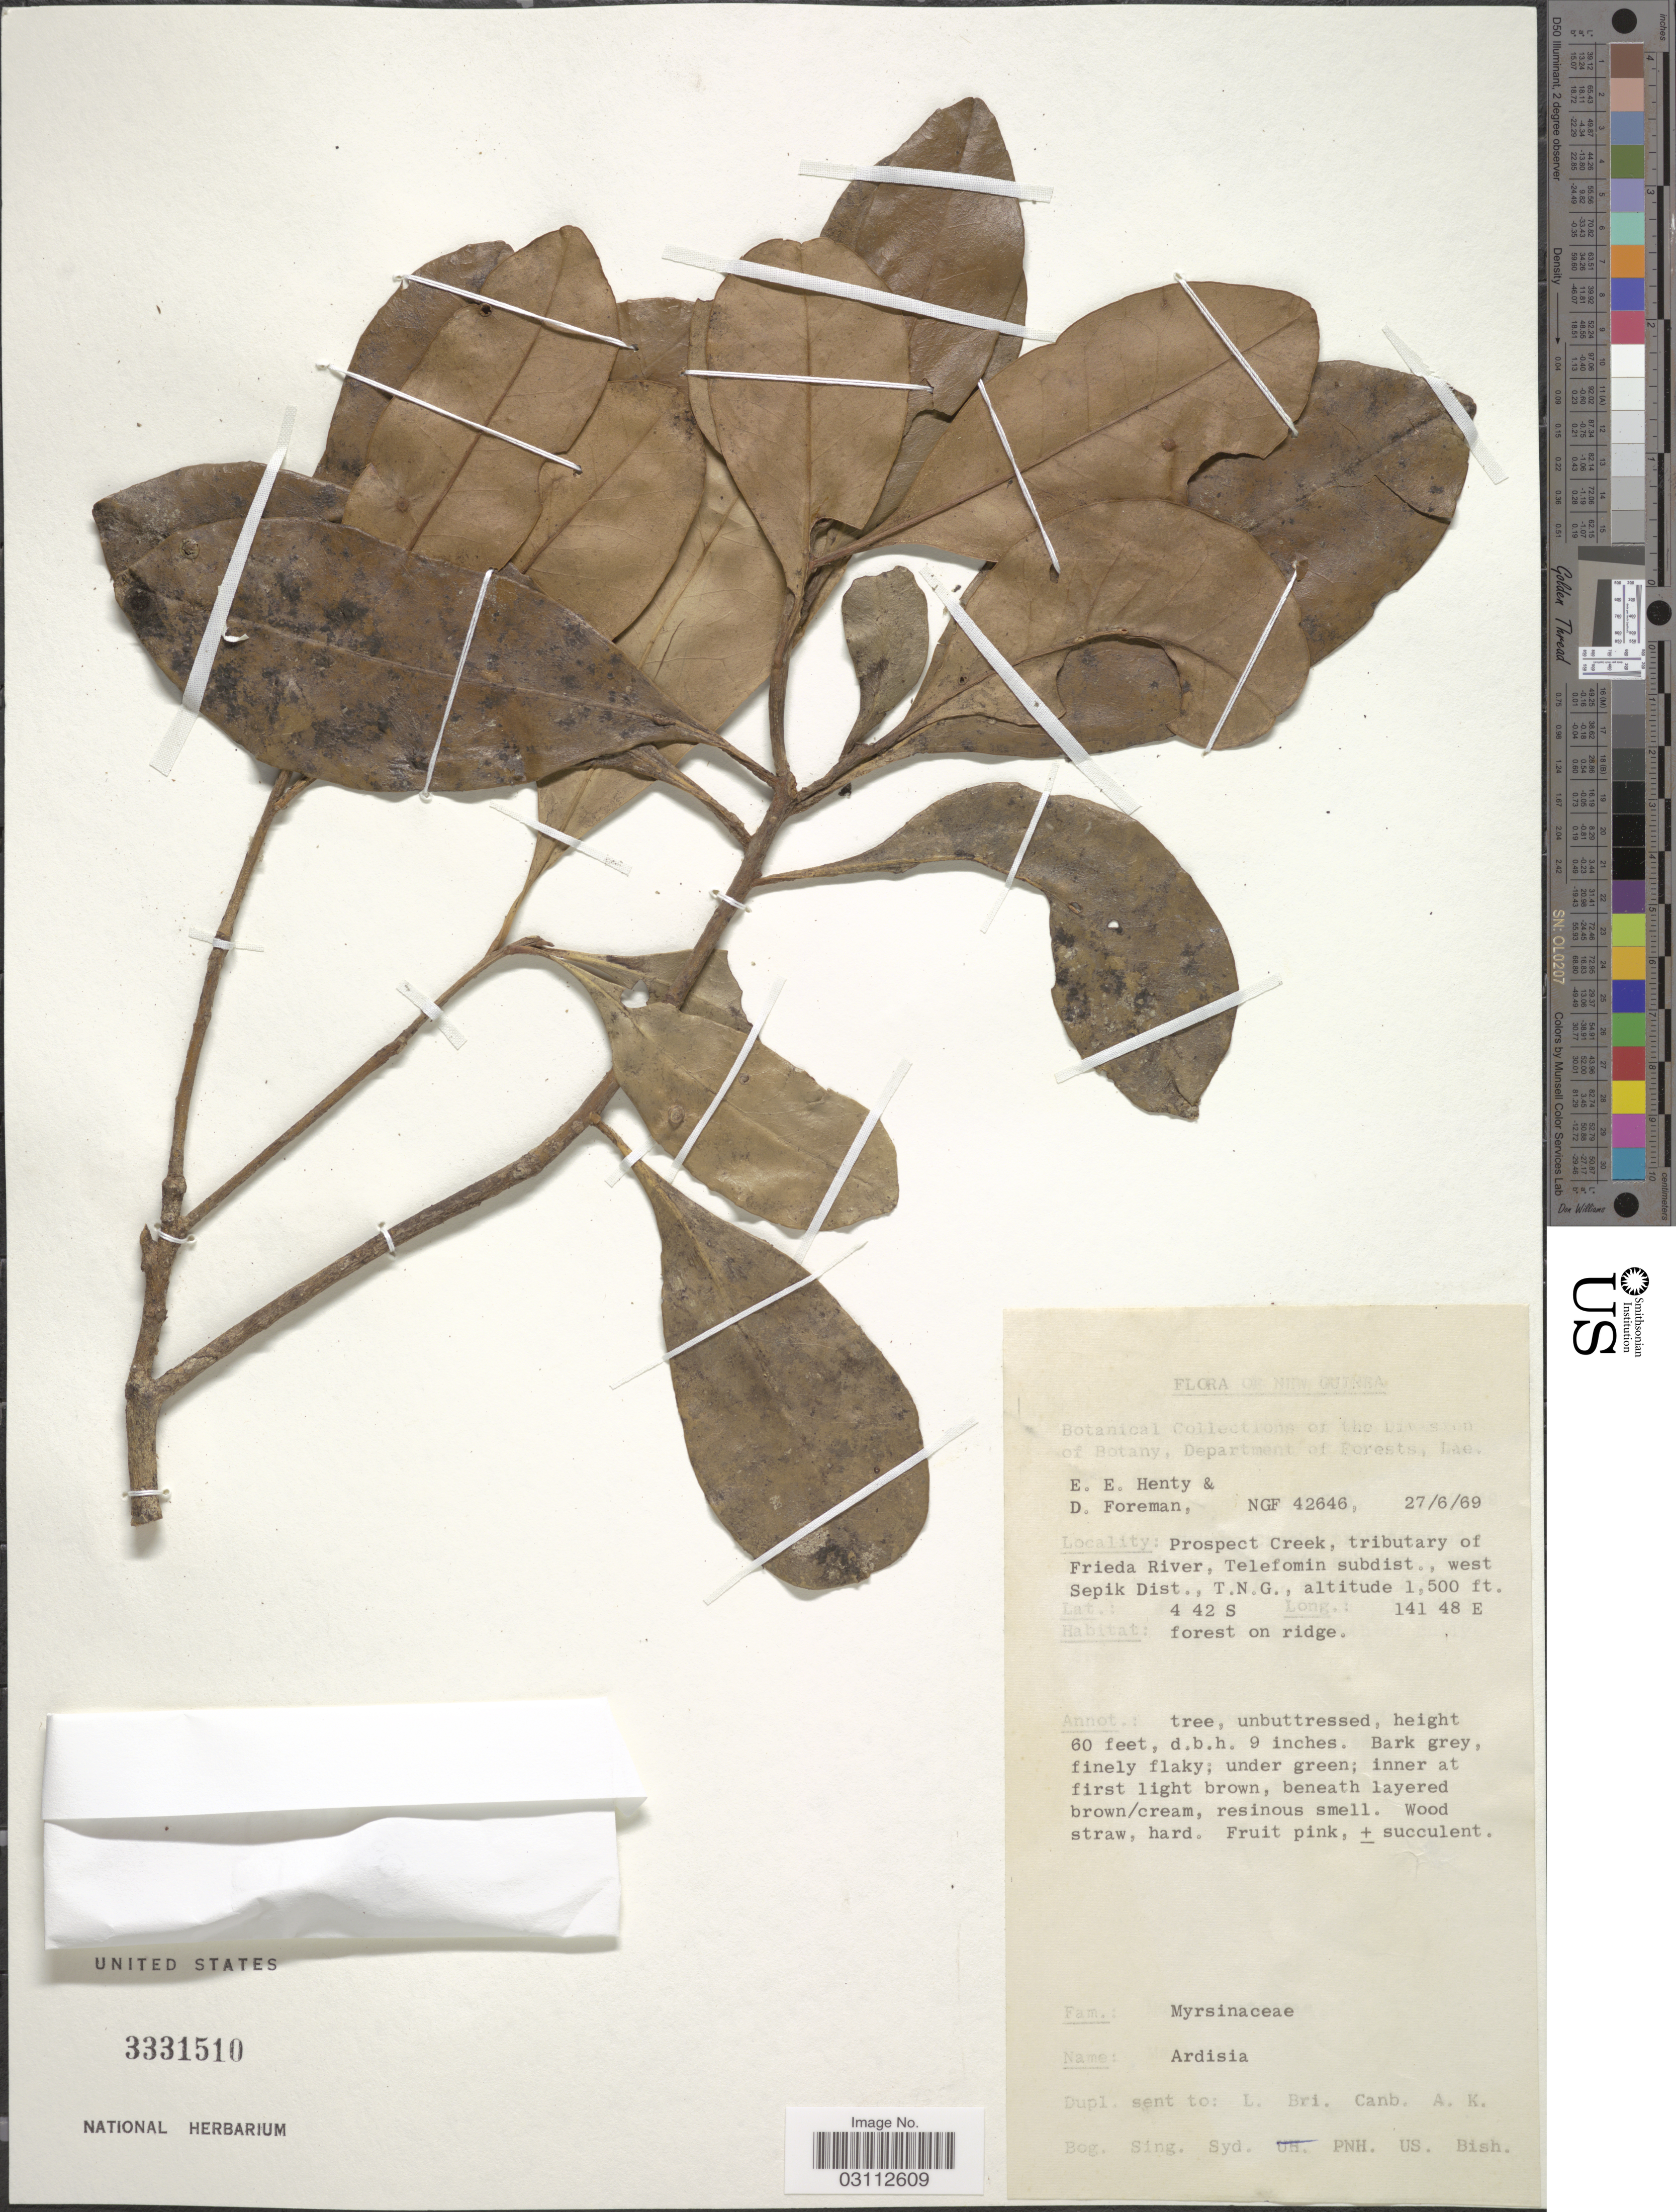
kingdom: Plantae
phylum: Tracheophyta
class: Magnoliopsida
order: Ericales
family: Primulaceae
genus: Ardisia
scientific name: Ardisia sp.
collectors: E. Henty & D. Foreman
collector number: NGF42646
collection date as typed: Transcribed d/m/y: 27/6/69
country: Papua New Guinea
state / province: Sandaun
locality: New Guinea, Prospect Creek, tributary of Frieda River, Telefomin subdist., west Sepik Dist., T.N.G.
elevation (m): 457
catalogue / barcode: US 3331510